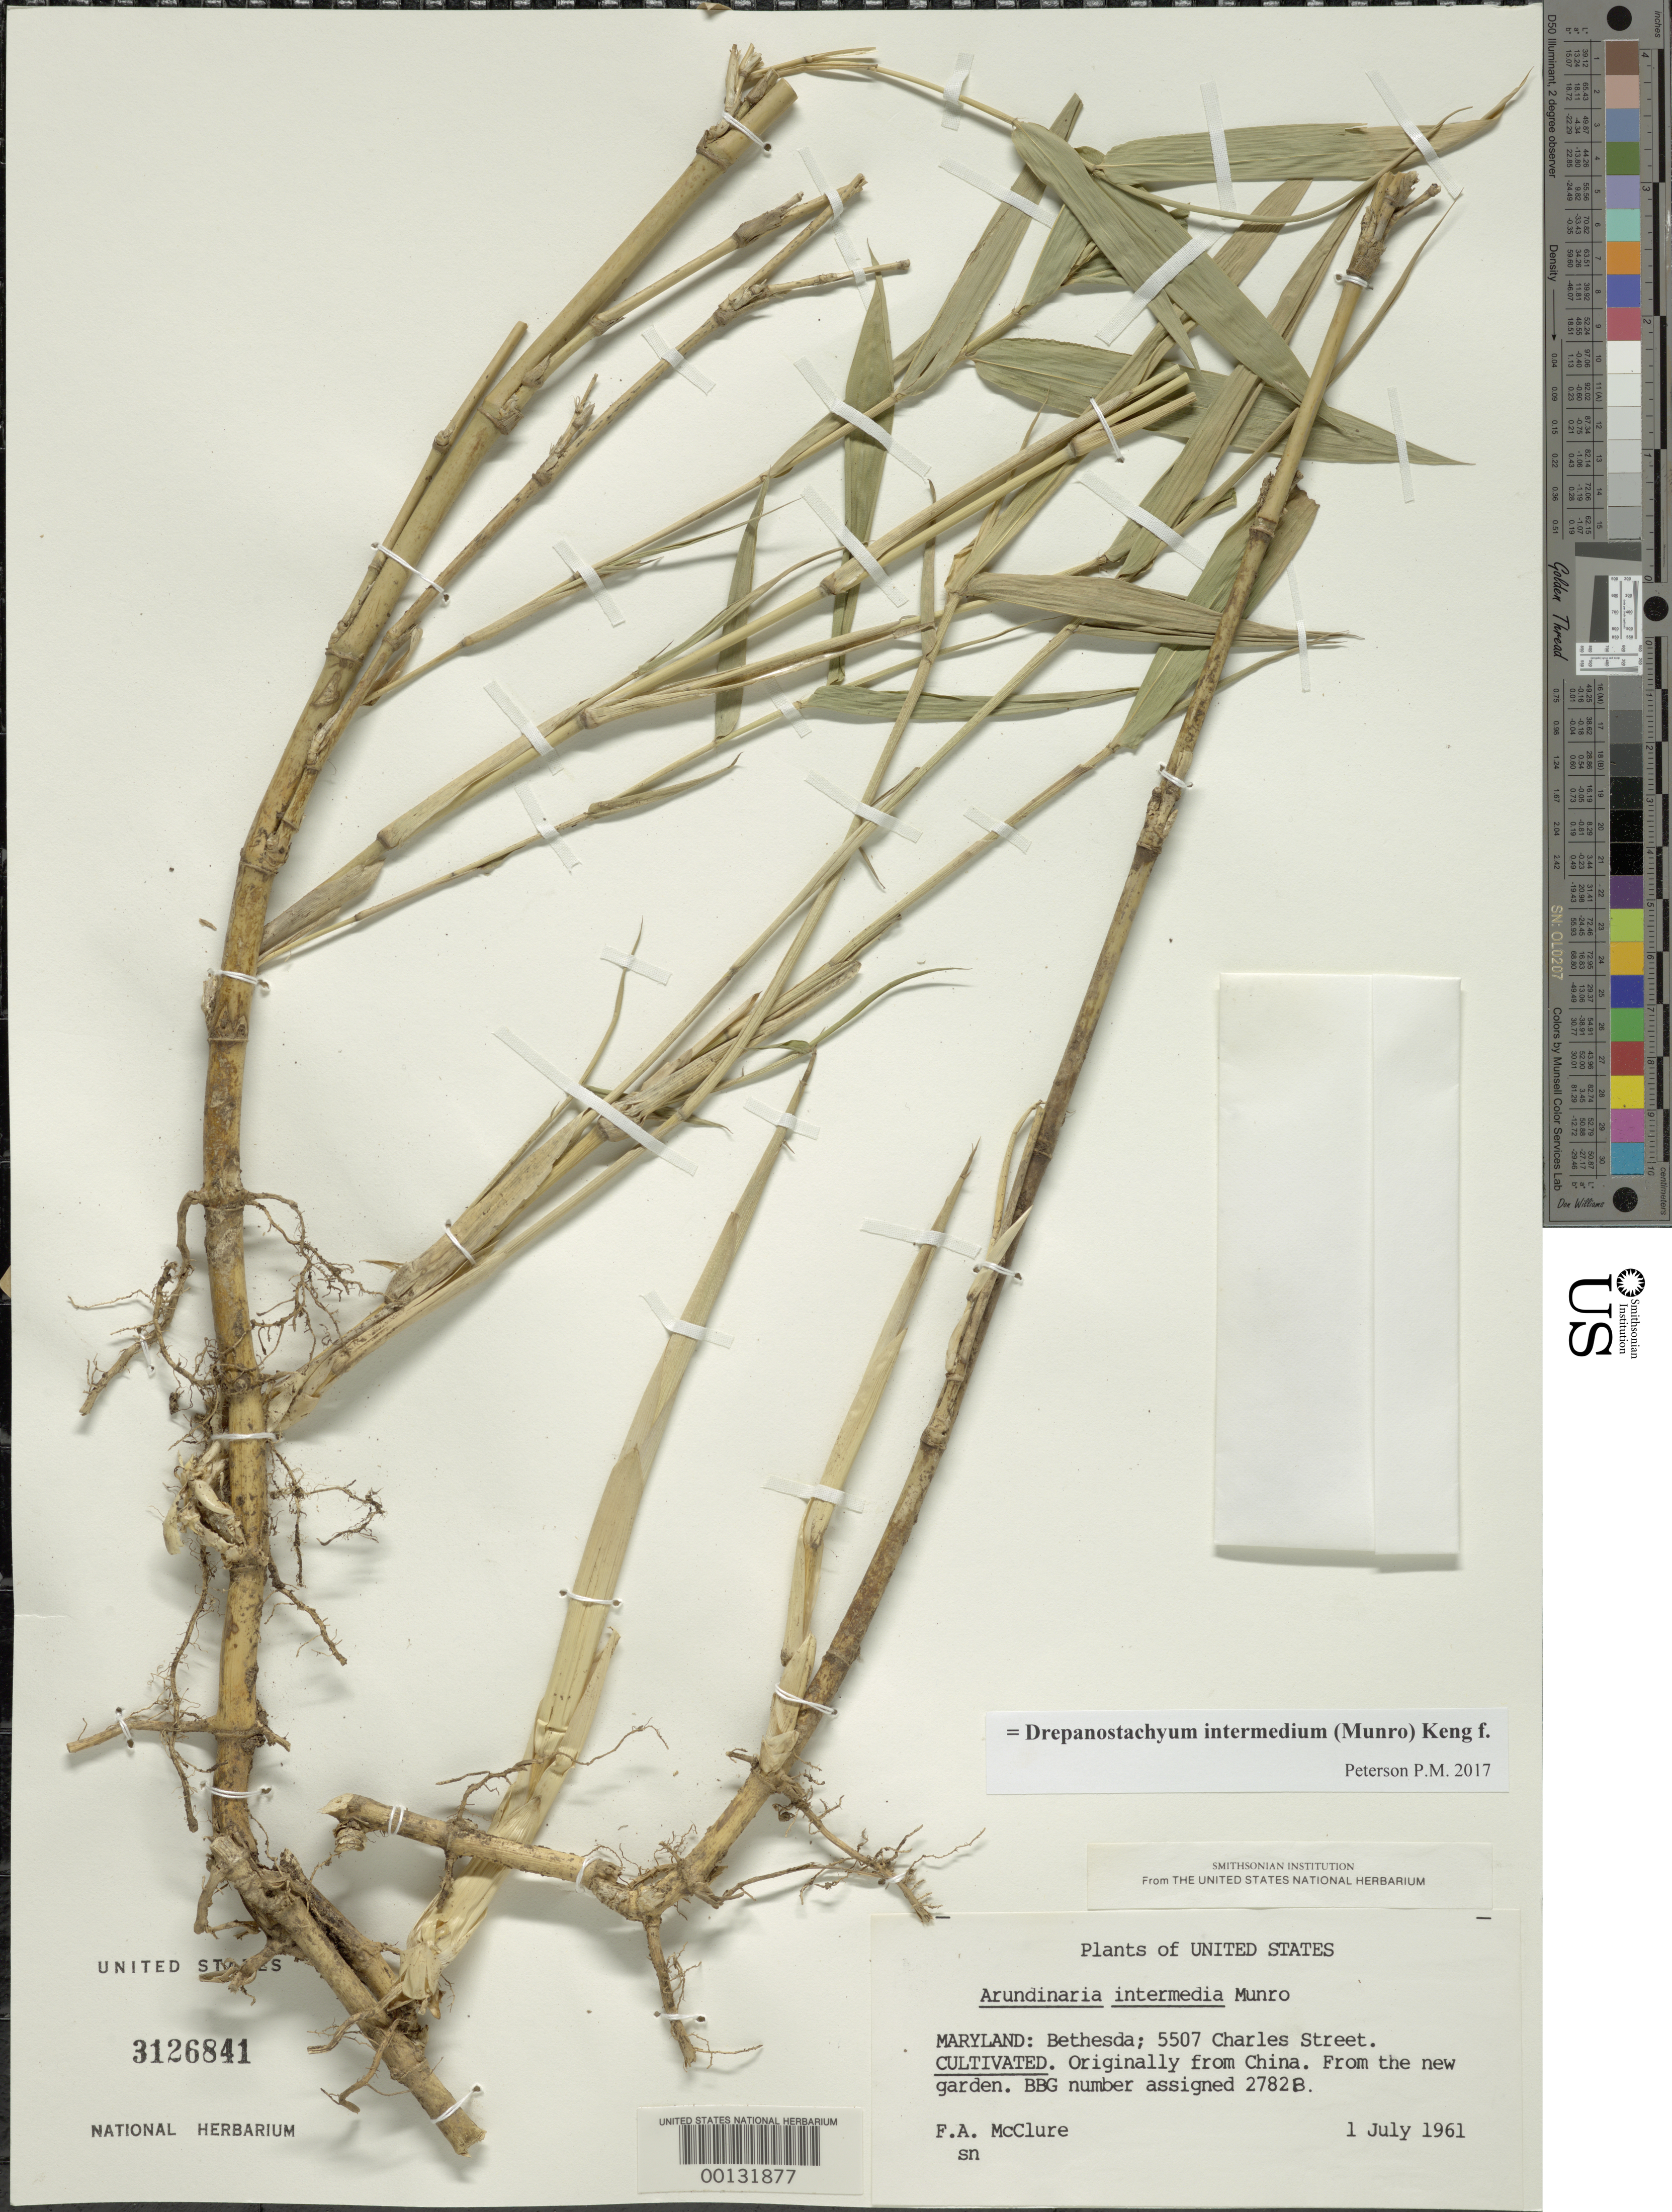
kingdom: Plantae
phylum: Tracheophyta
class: Liliopsida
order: Poales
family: Poaceae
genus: Drepanostachyum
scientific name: Drepanostachyum intermedium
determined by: Poaceae Reorganization Project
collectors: F. A. McClure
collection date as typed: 01 Jul 1961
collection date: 1961-07-01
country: United States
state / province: Maryland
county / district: Montgomery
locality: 5507 Charles Street, Bethesda (McClure's garden)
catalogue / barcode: US 3126841